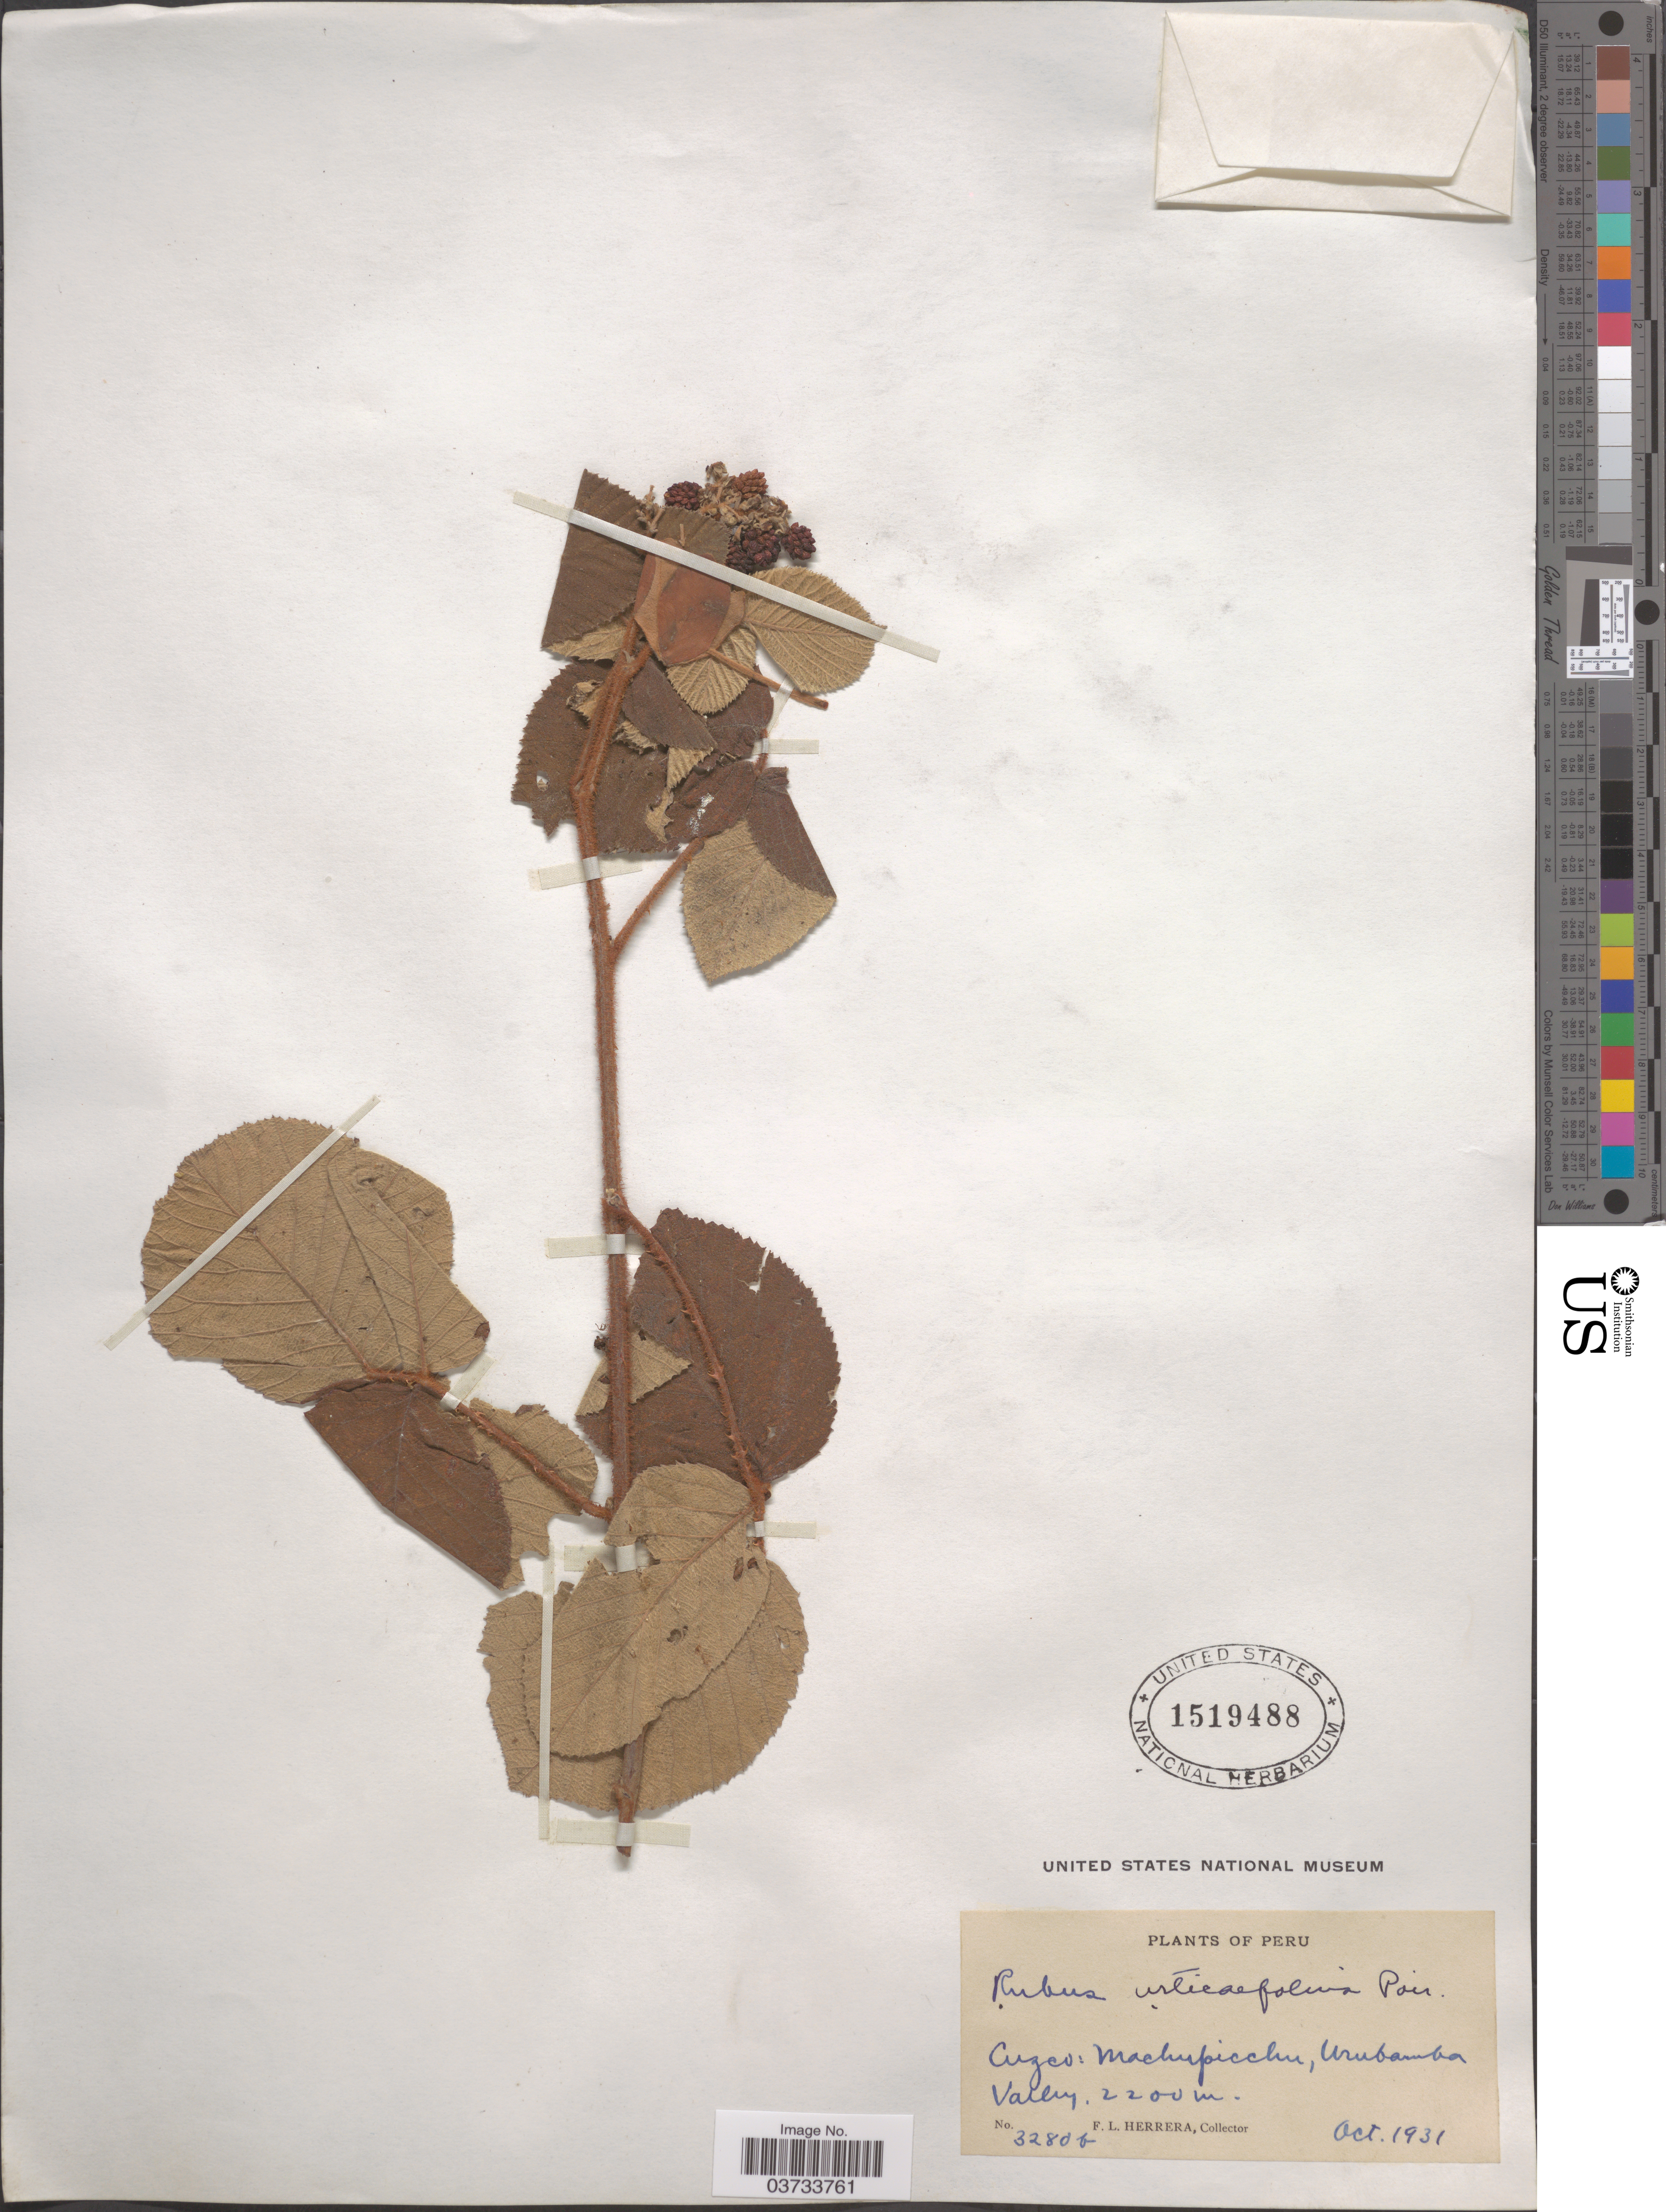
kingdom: Plantae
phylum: Tracheophyta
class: Magnoliopsida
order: Rosales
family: Rosaceae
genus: Rubus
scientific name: Rubus urticifolius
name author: Poir.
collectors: F. L. Herrera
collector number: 3280b*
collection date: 1931-10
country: Peru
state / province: Cusco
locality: Cuzco: Machupichu, Urubamba.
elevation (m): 2200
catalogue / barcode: US 1519488